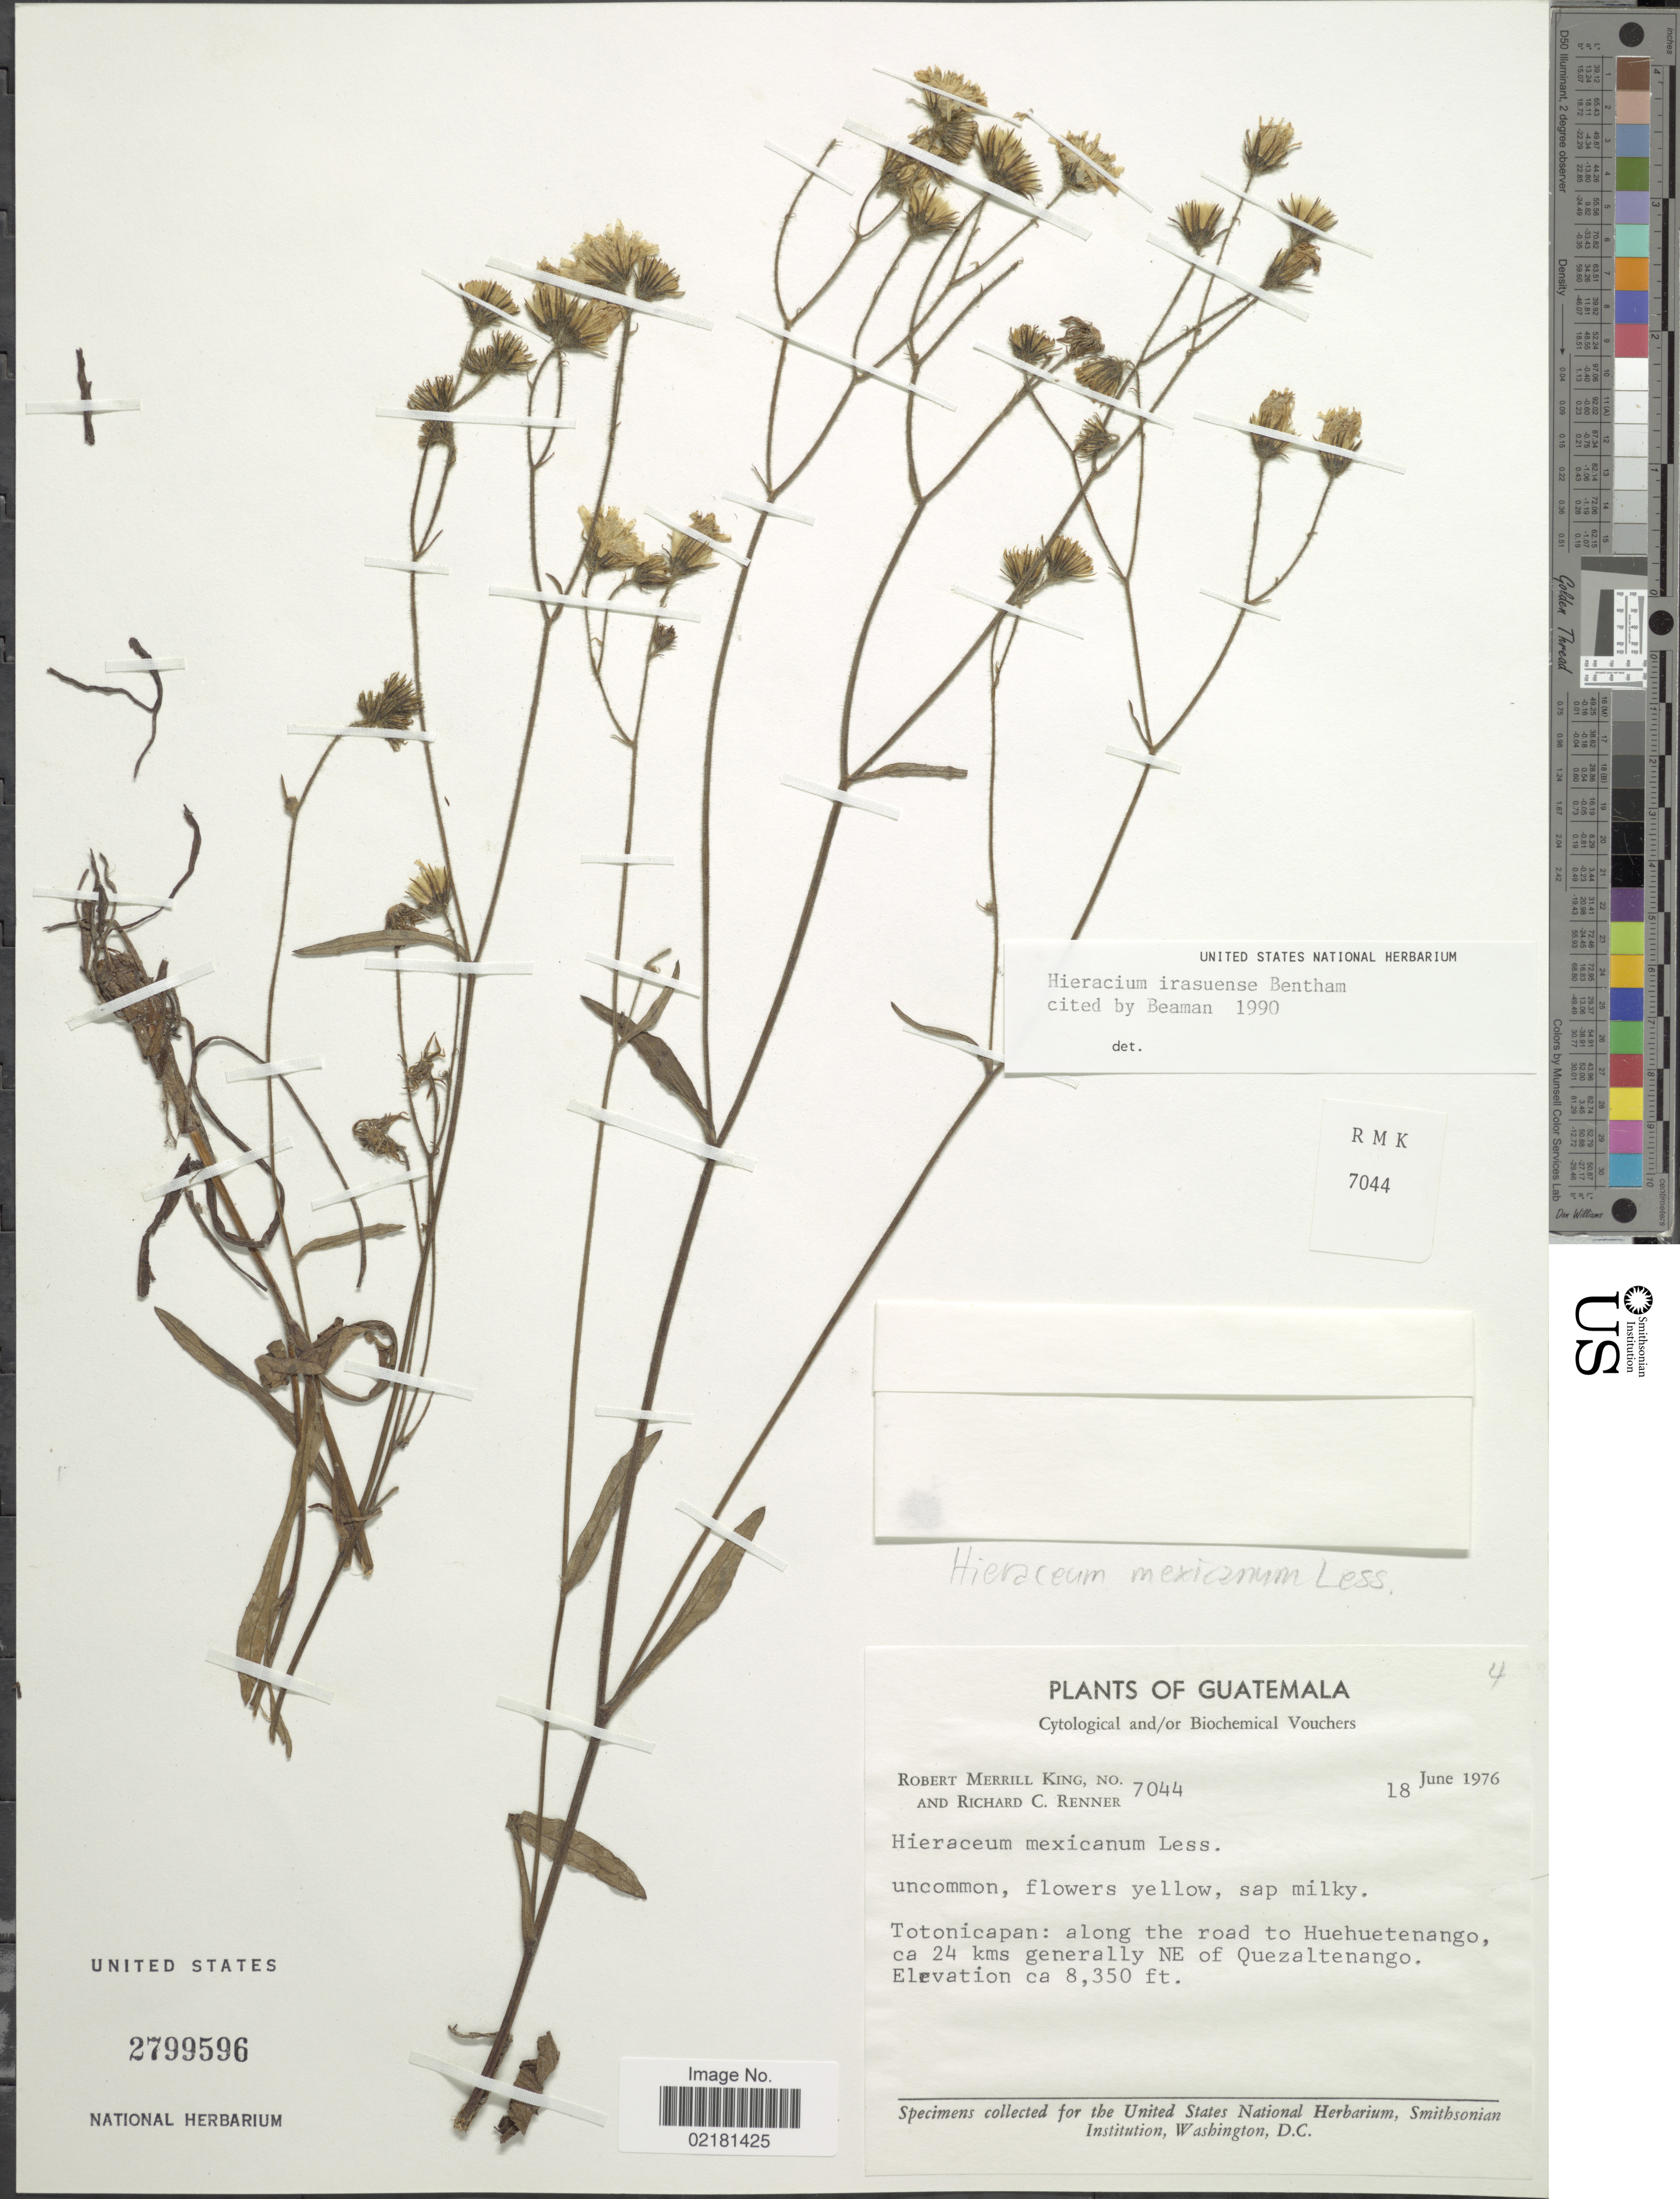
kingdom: Plantae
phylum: Tracheophyta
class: Magnoliopsida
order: Asterales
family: Asteraceae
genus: Hieracium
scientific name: Hieracium irasuense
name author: Benth.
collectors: R. M. King & R. C. Renner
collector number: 7044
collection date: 1976-06-18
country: Guatemala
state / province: Totonicapan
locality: Along the road to Huehuetenango, ca 24 kms generally NE of Quezaltenango.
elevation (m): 2545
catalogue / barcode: US 2799596